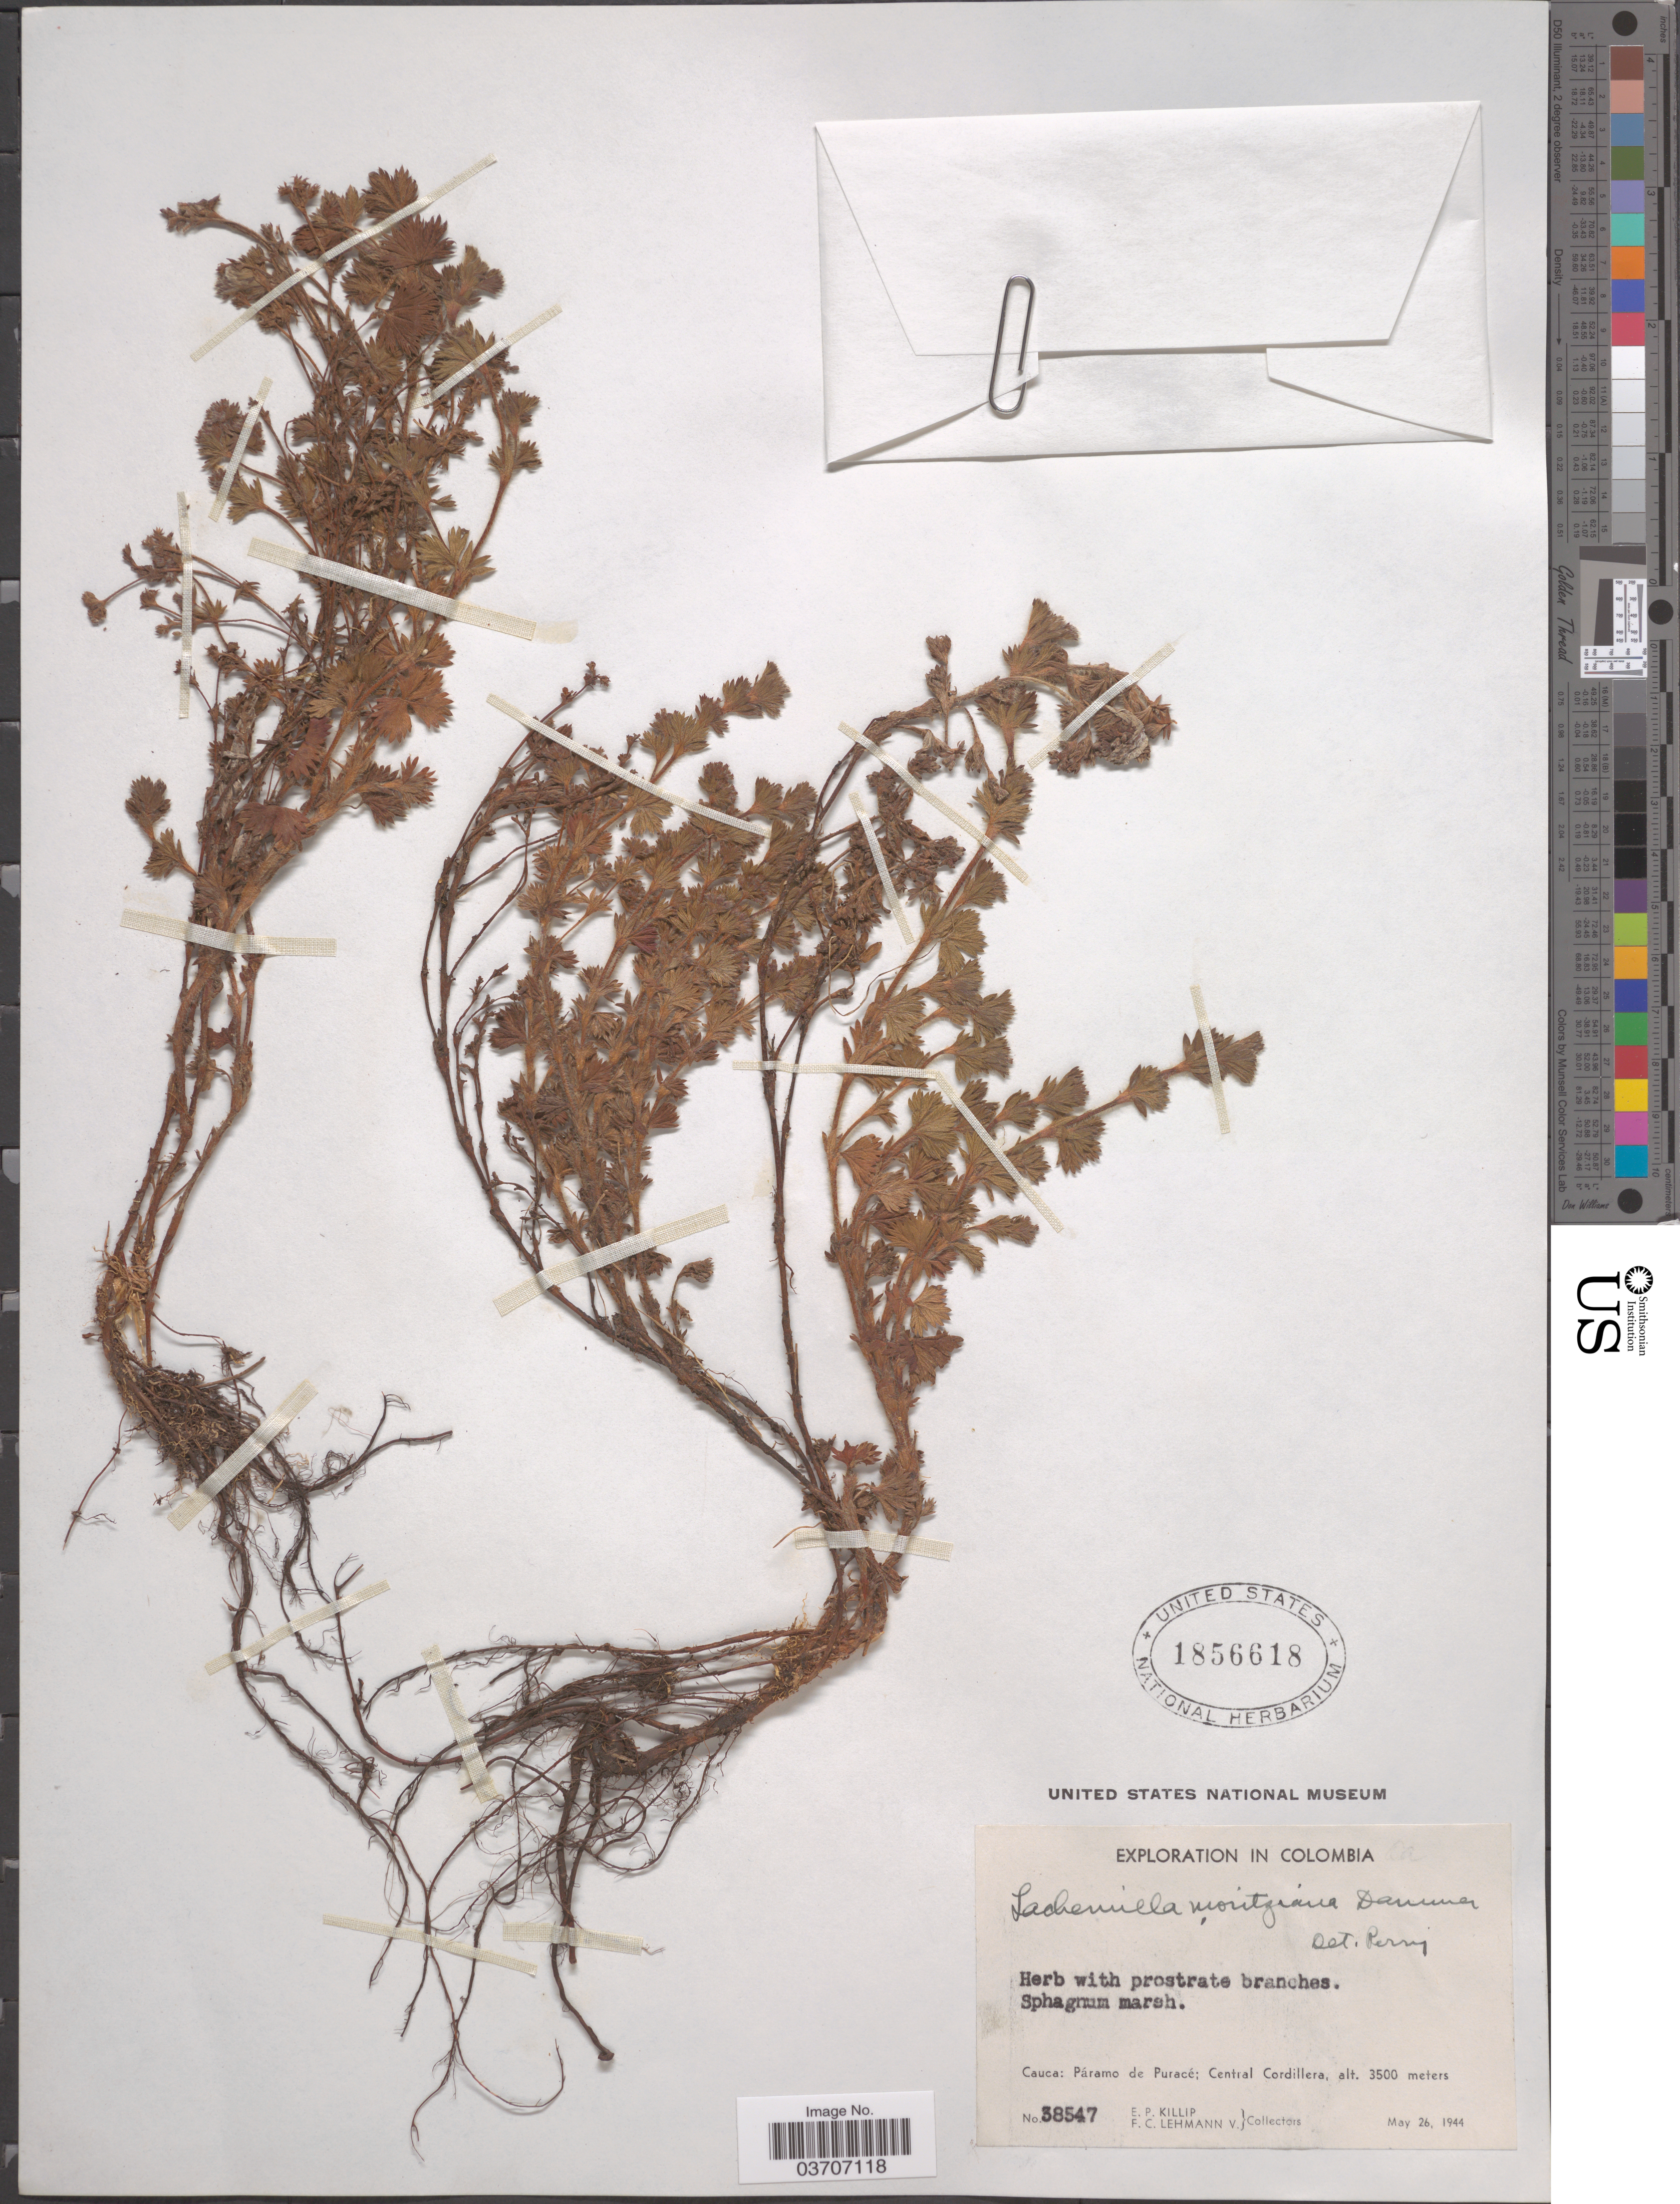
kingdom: Plantae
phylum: Tracheophyta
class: Magnoliopsida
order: Rosales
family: Rosaceae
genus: Lachemilla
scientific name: Lachemilla moritziana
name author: Dammer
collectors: E. P. Killip & F. Lehmann v.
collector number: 38547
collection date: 1944-05-26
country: Colombia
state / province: Cauca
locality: Páramo de Puracé; Central Cordillera.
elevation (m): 3500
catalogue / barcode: US 1856618